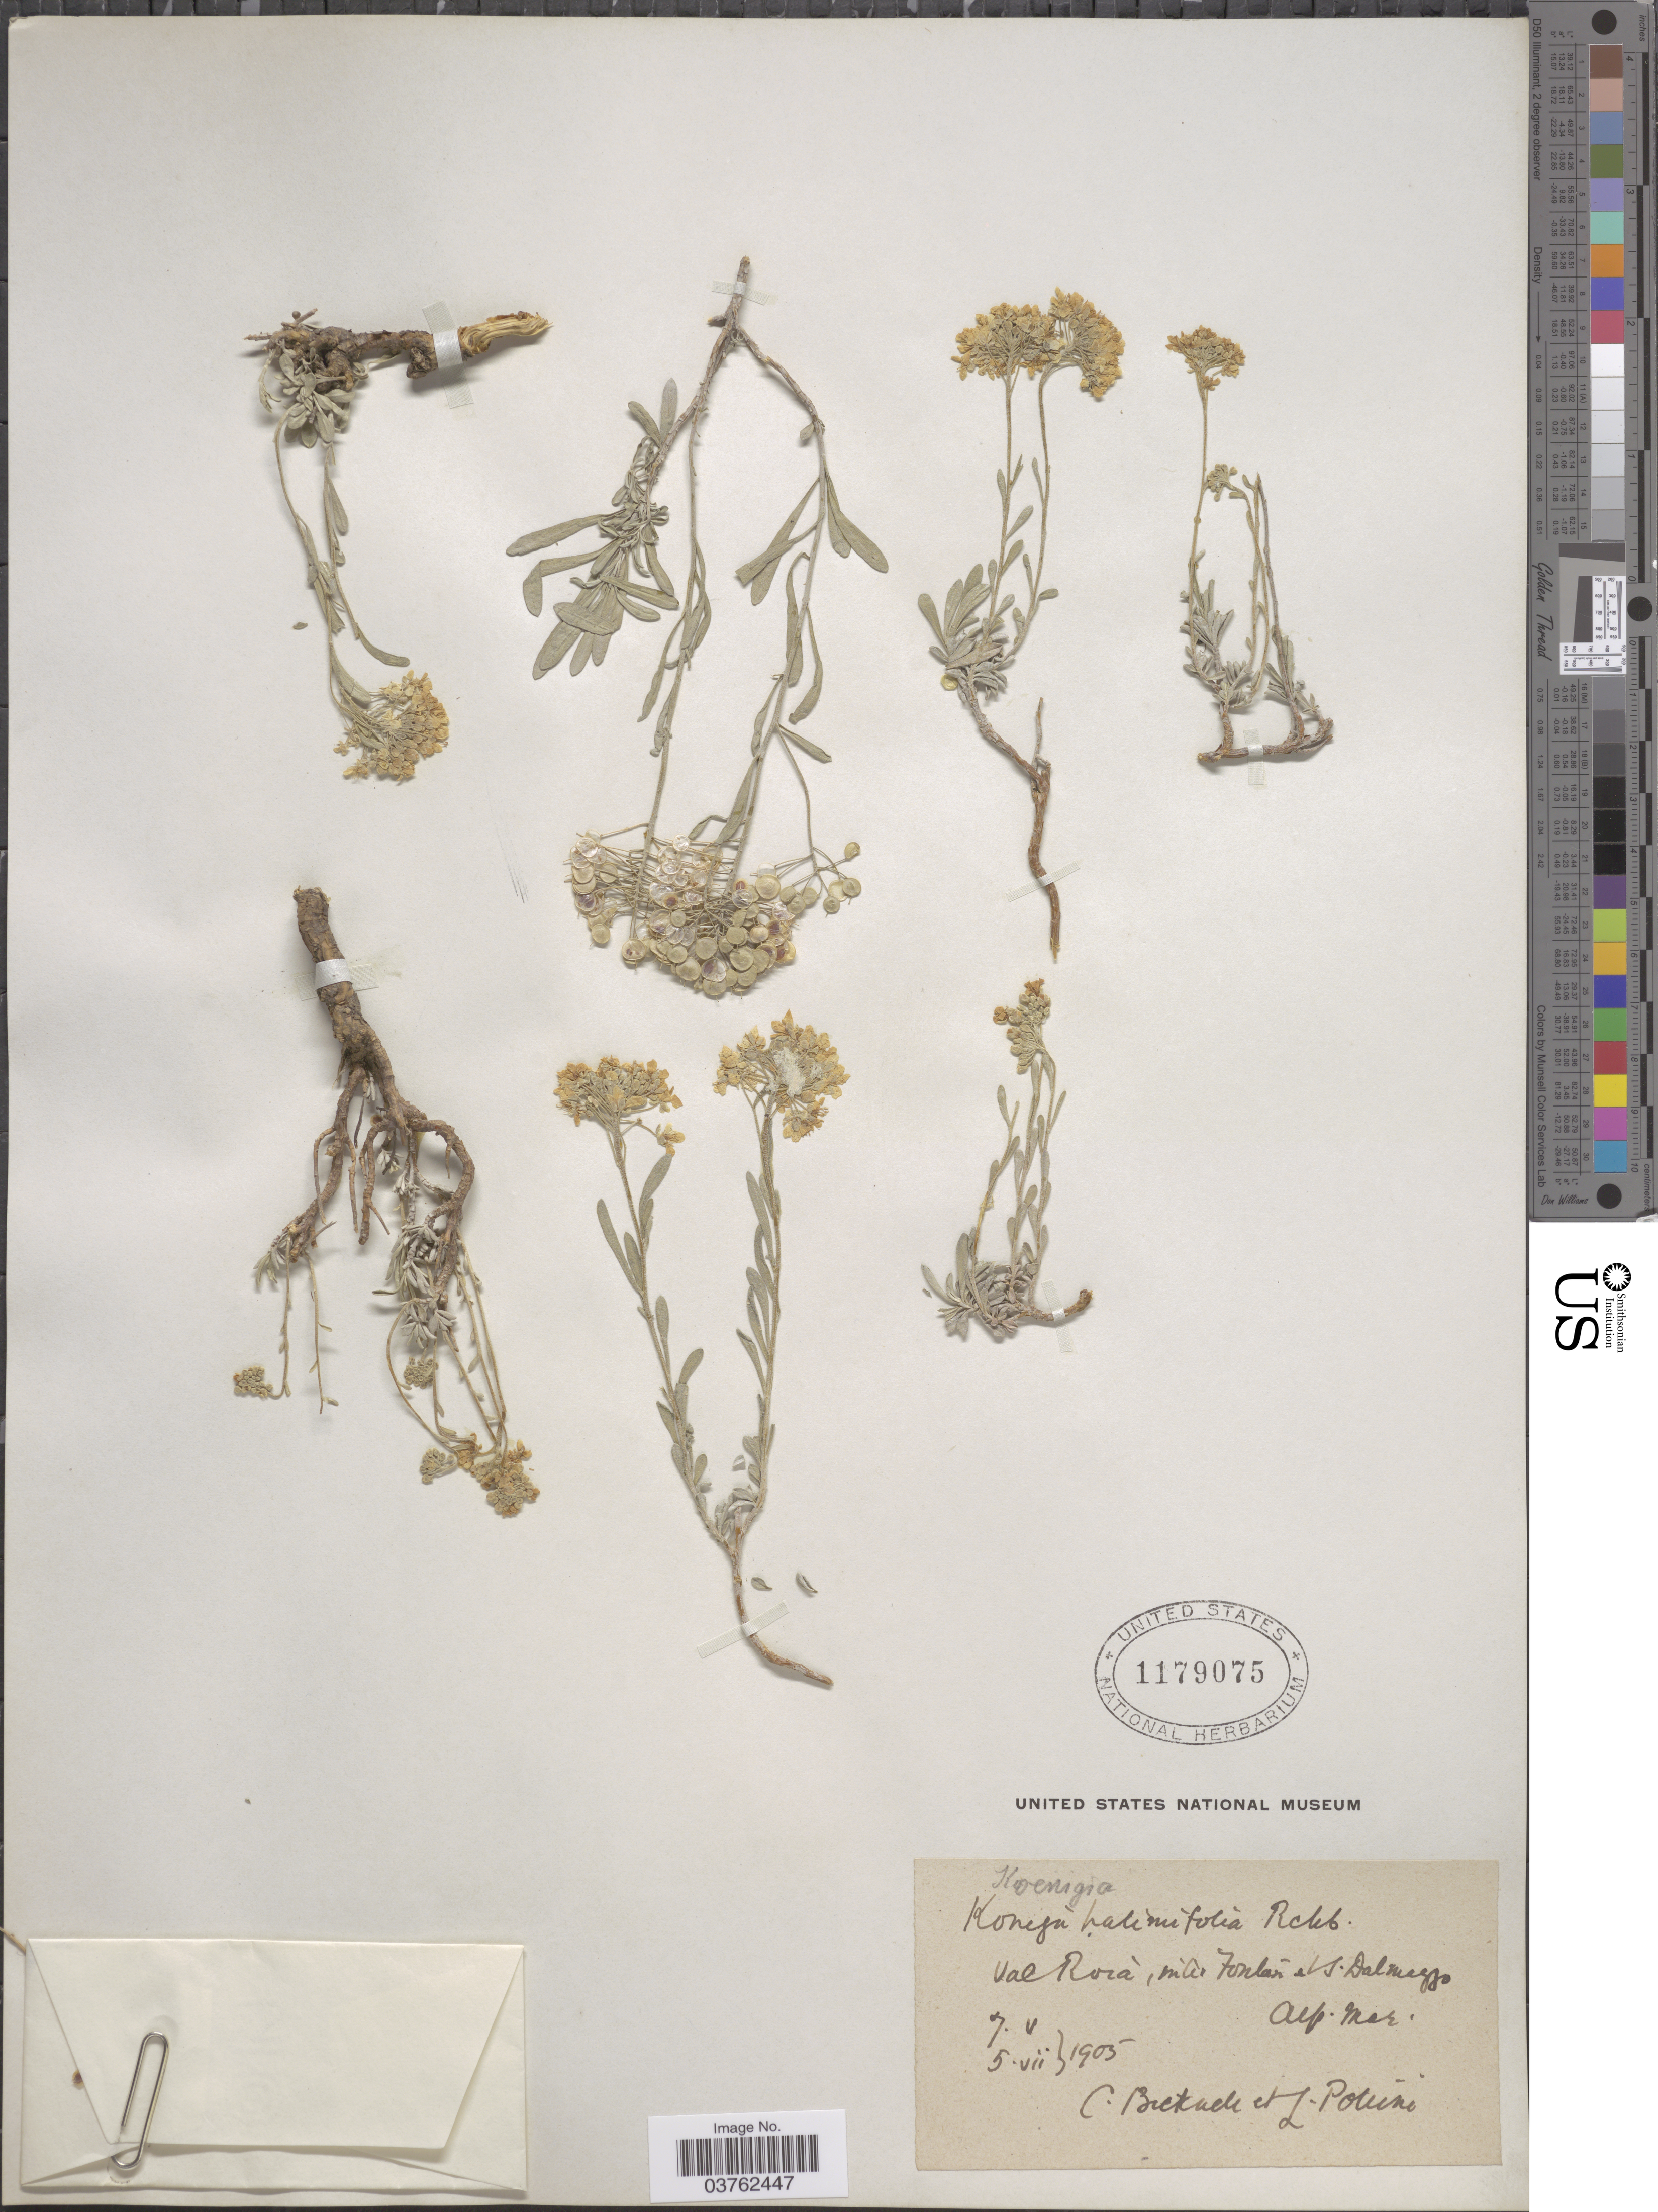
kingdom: Plantae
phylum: Tracheophyta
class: Magnoliopsida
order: Brassicales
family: Brassicaceae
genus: Lobularia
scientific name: Lobularia halimifolia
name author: Steud.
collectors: Collector illegible & Collector illegible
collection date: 1905-05-07/1905-07-05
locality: Val Roiá, mile [interpreted] Fonlán a Vs [interpreted] Dalmeggo. [interpreted] Alp. Mar.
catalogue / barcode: US 1179075